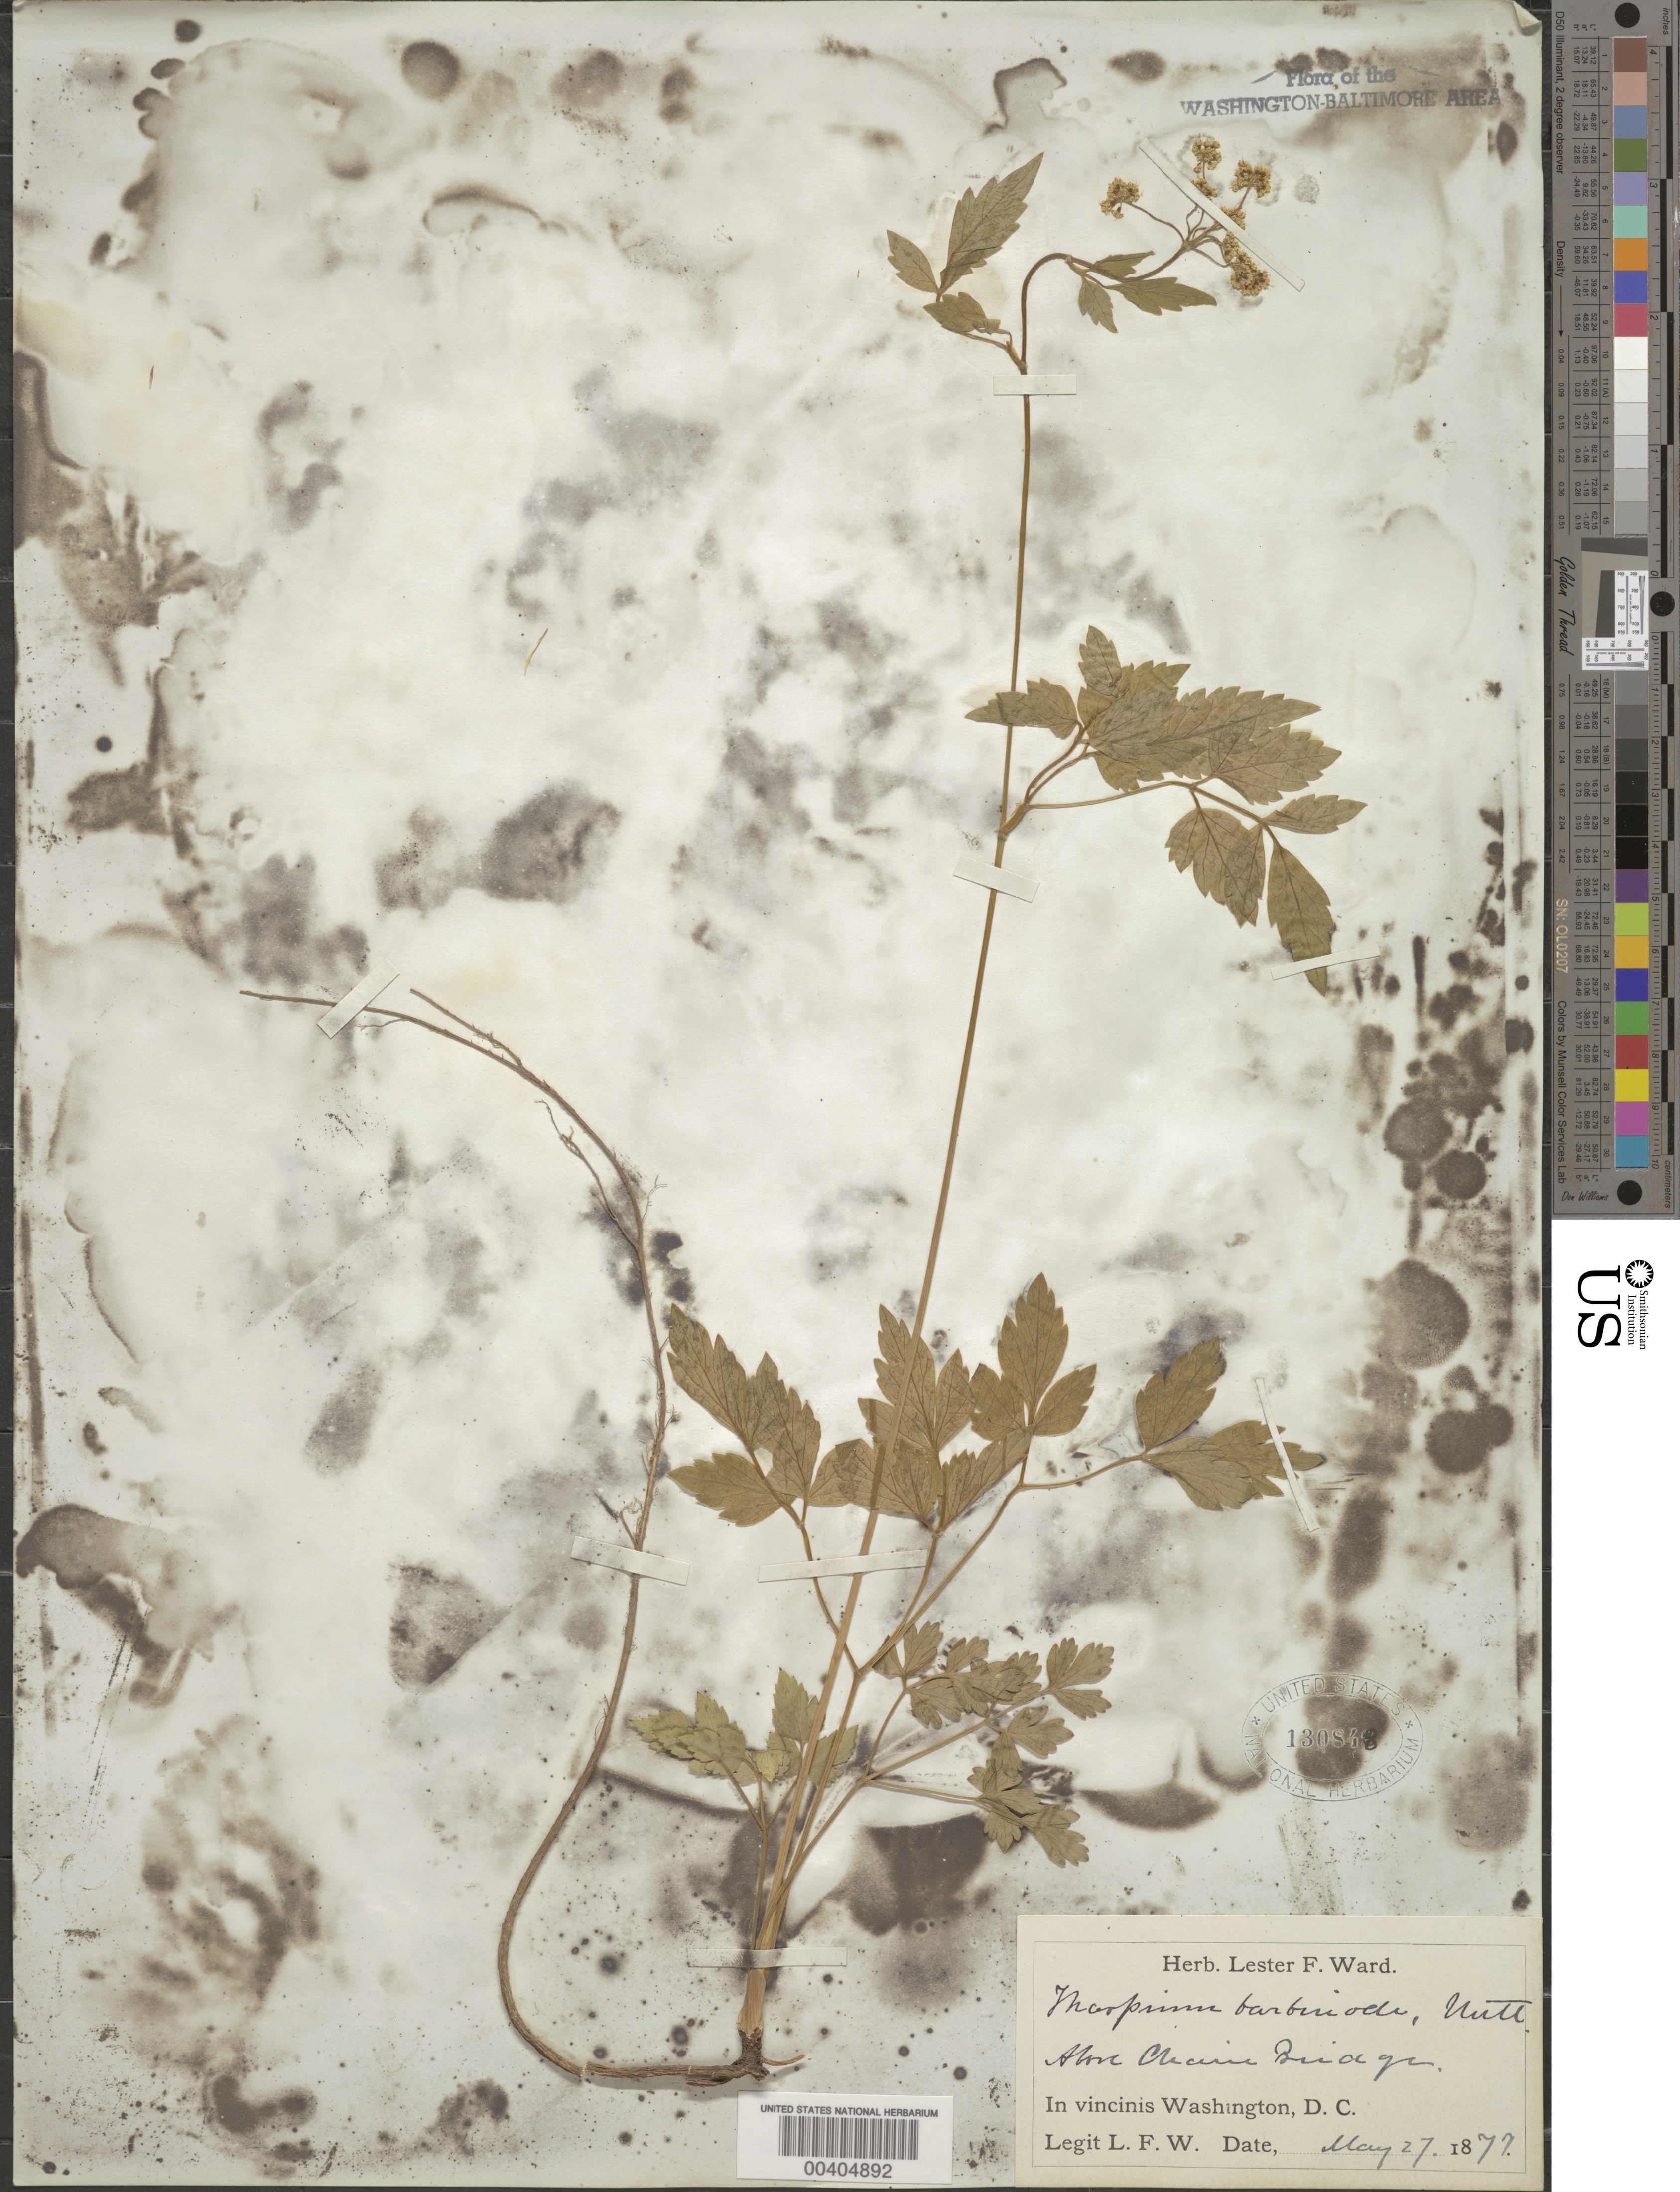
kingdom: Plantae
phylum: Tracheophyta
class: Magnoliopsida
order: Apiales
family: Apiaceae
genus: Thaspium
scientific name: Thaspium barbinode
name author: (Michx.) Nutt.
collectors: L. F. Ward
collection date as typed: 27 May 1877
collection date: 1877-05-27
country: United States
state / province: District of Columbia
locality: Above Chain Bridge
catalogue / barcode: US 130848